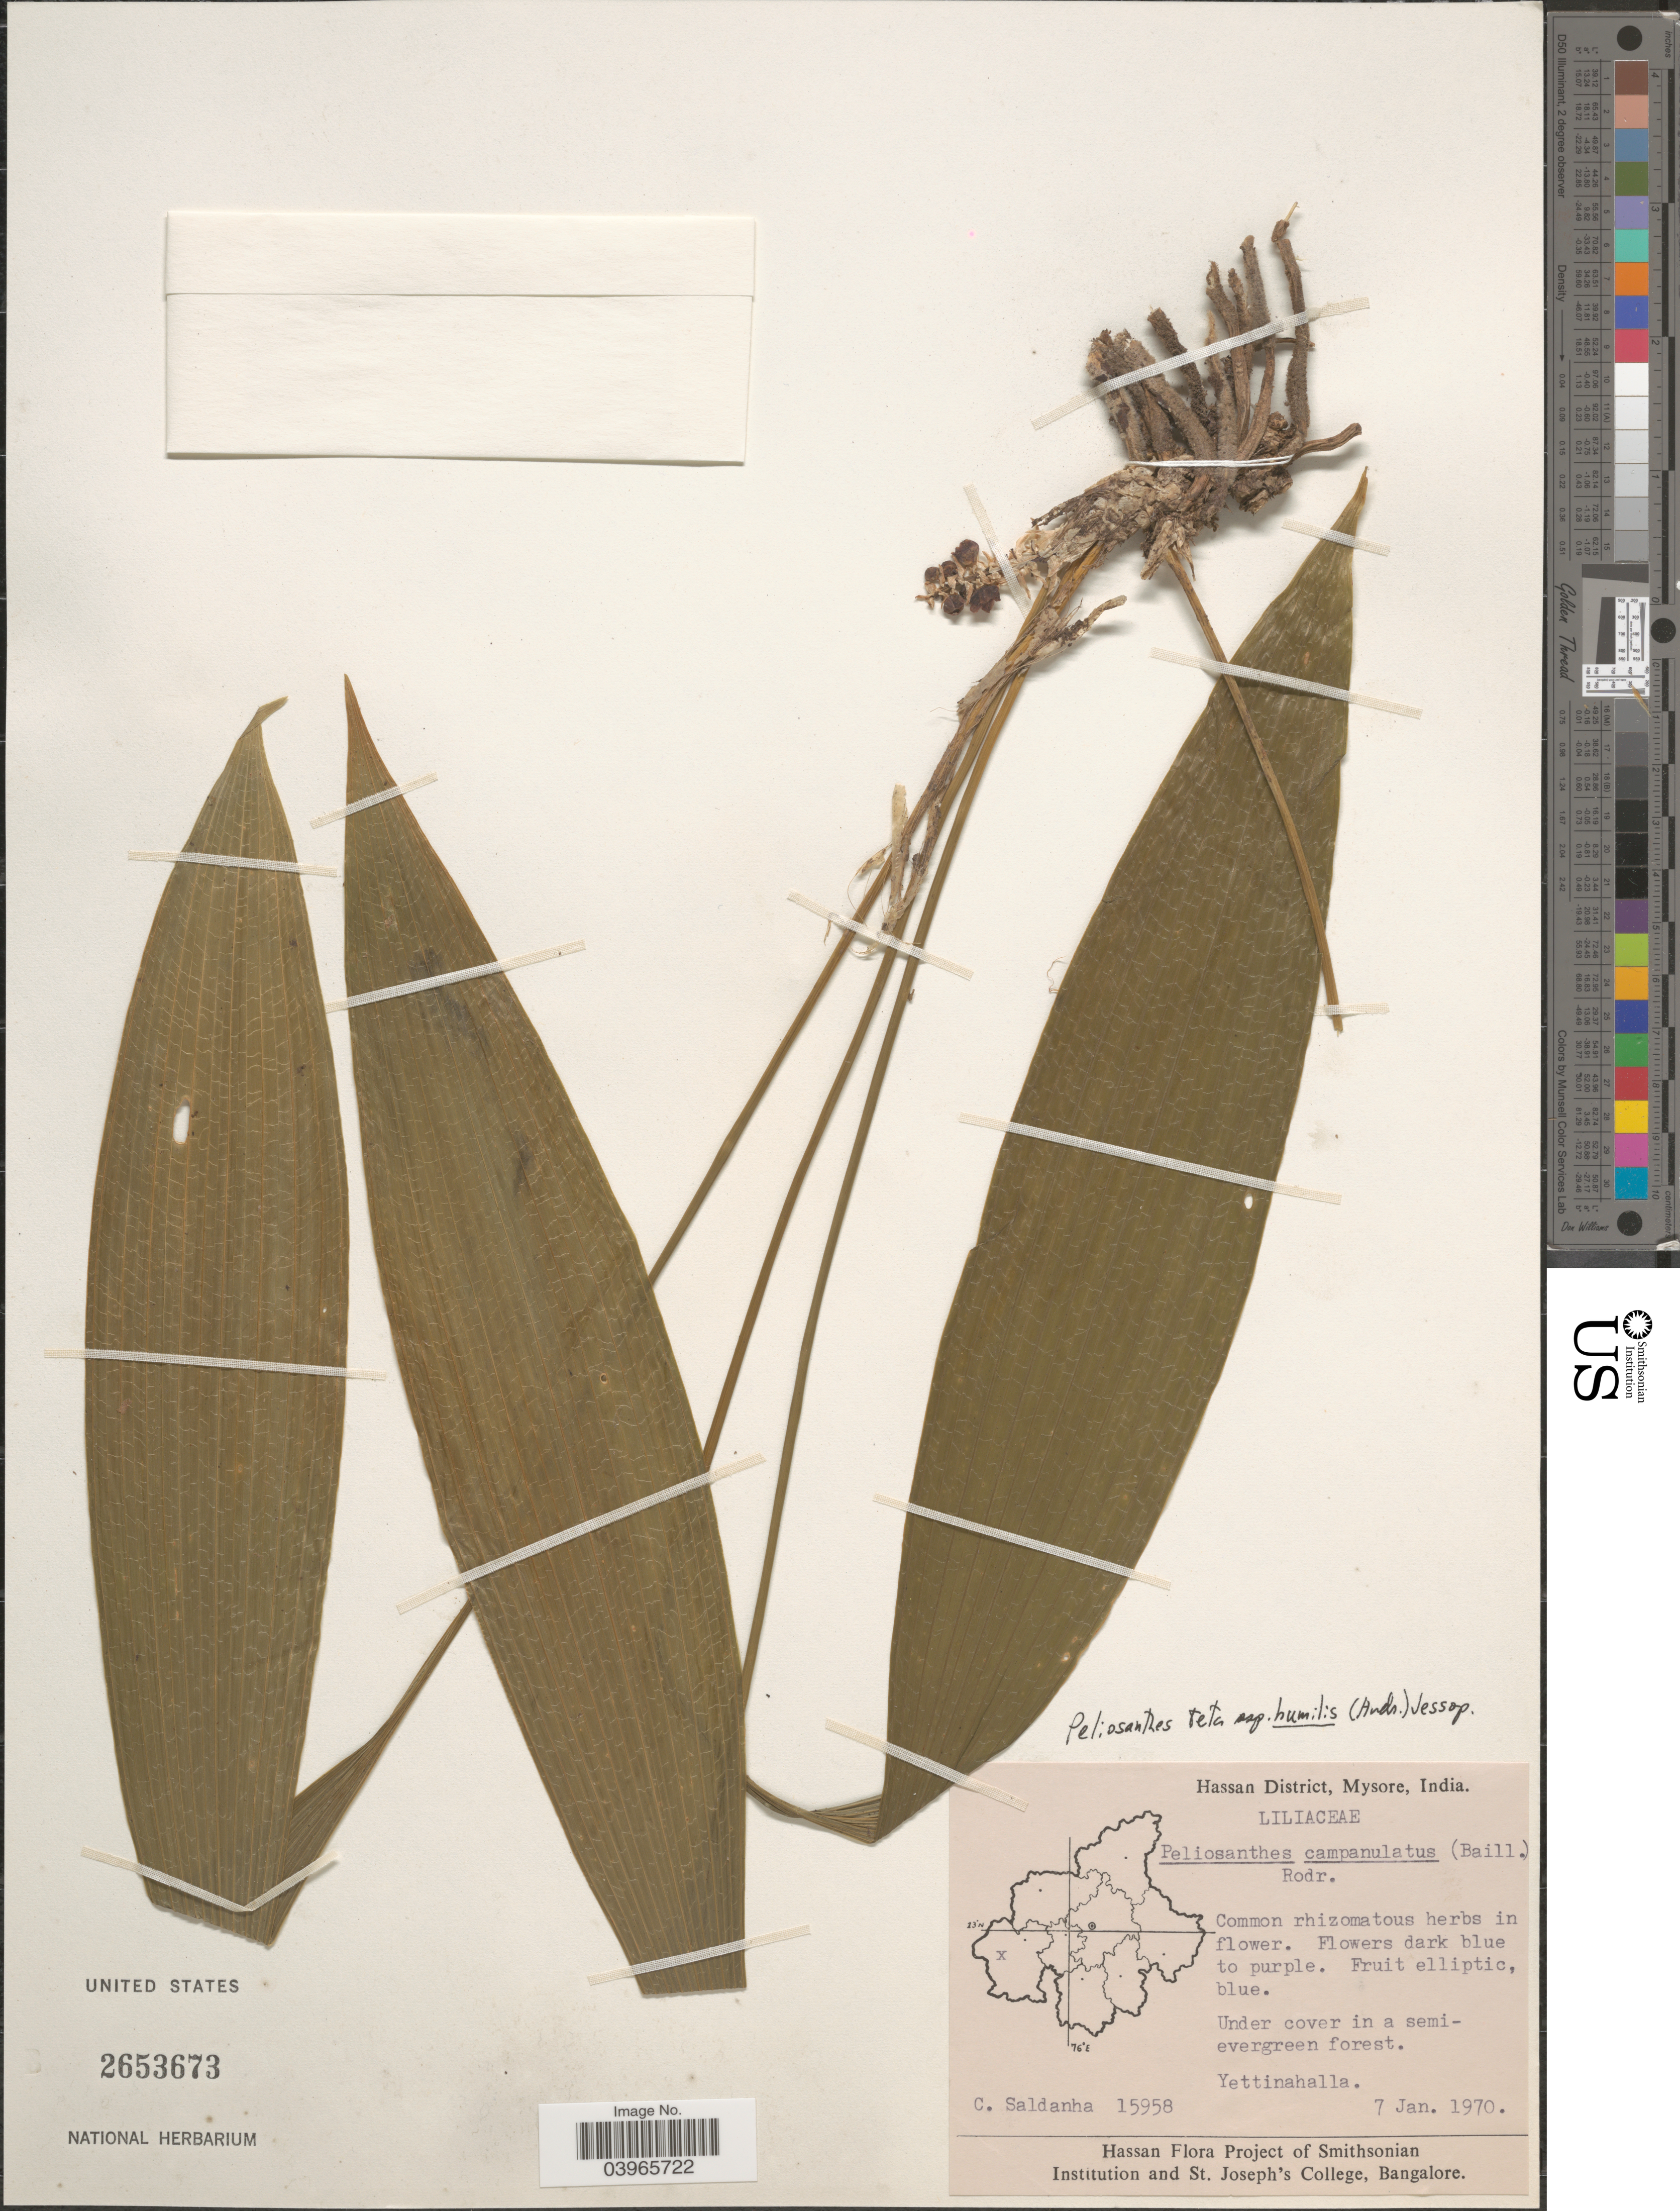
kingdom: Plantae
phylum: Tracheophyta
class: Liliopsida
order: Asparagales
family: Asparagaceae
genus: Peliosanthes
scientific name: Peliosanthes teta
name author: Andrews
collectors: C. Saldanha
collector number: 15958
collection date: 1970-01-07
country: India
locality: Hassan District, Mysore. Yettinahalla.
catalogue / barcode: US 2653673